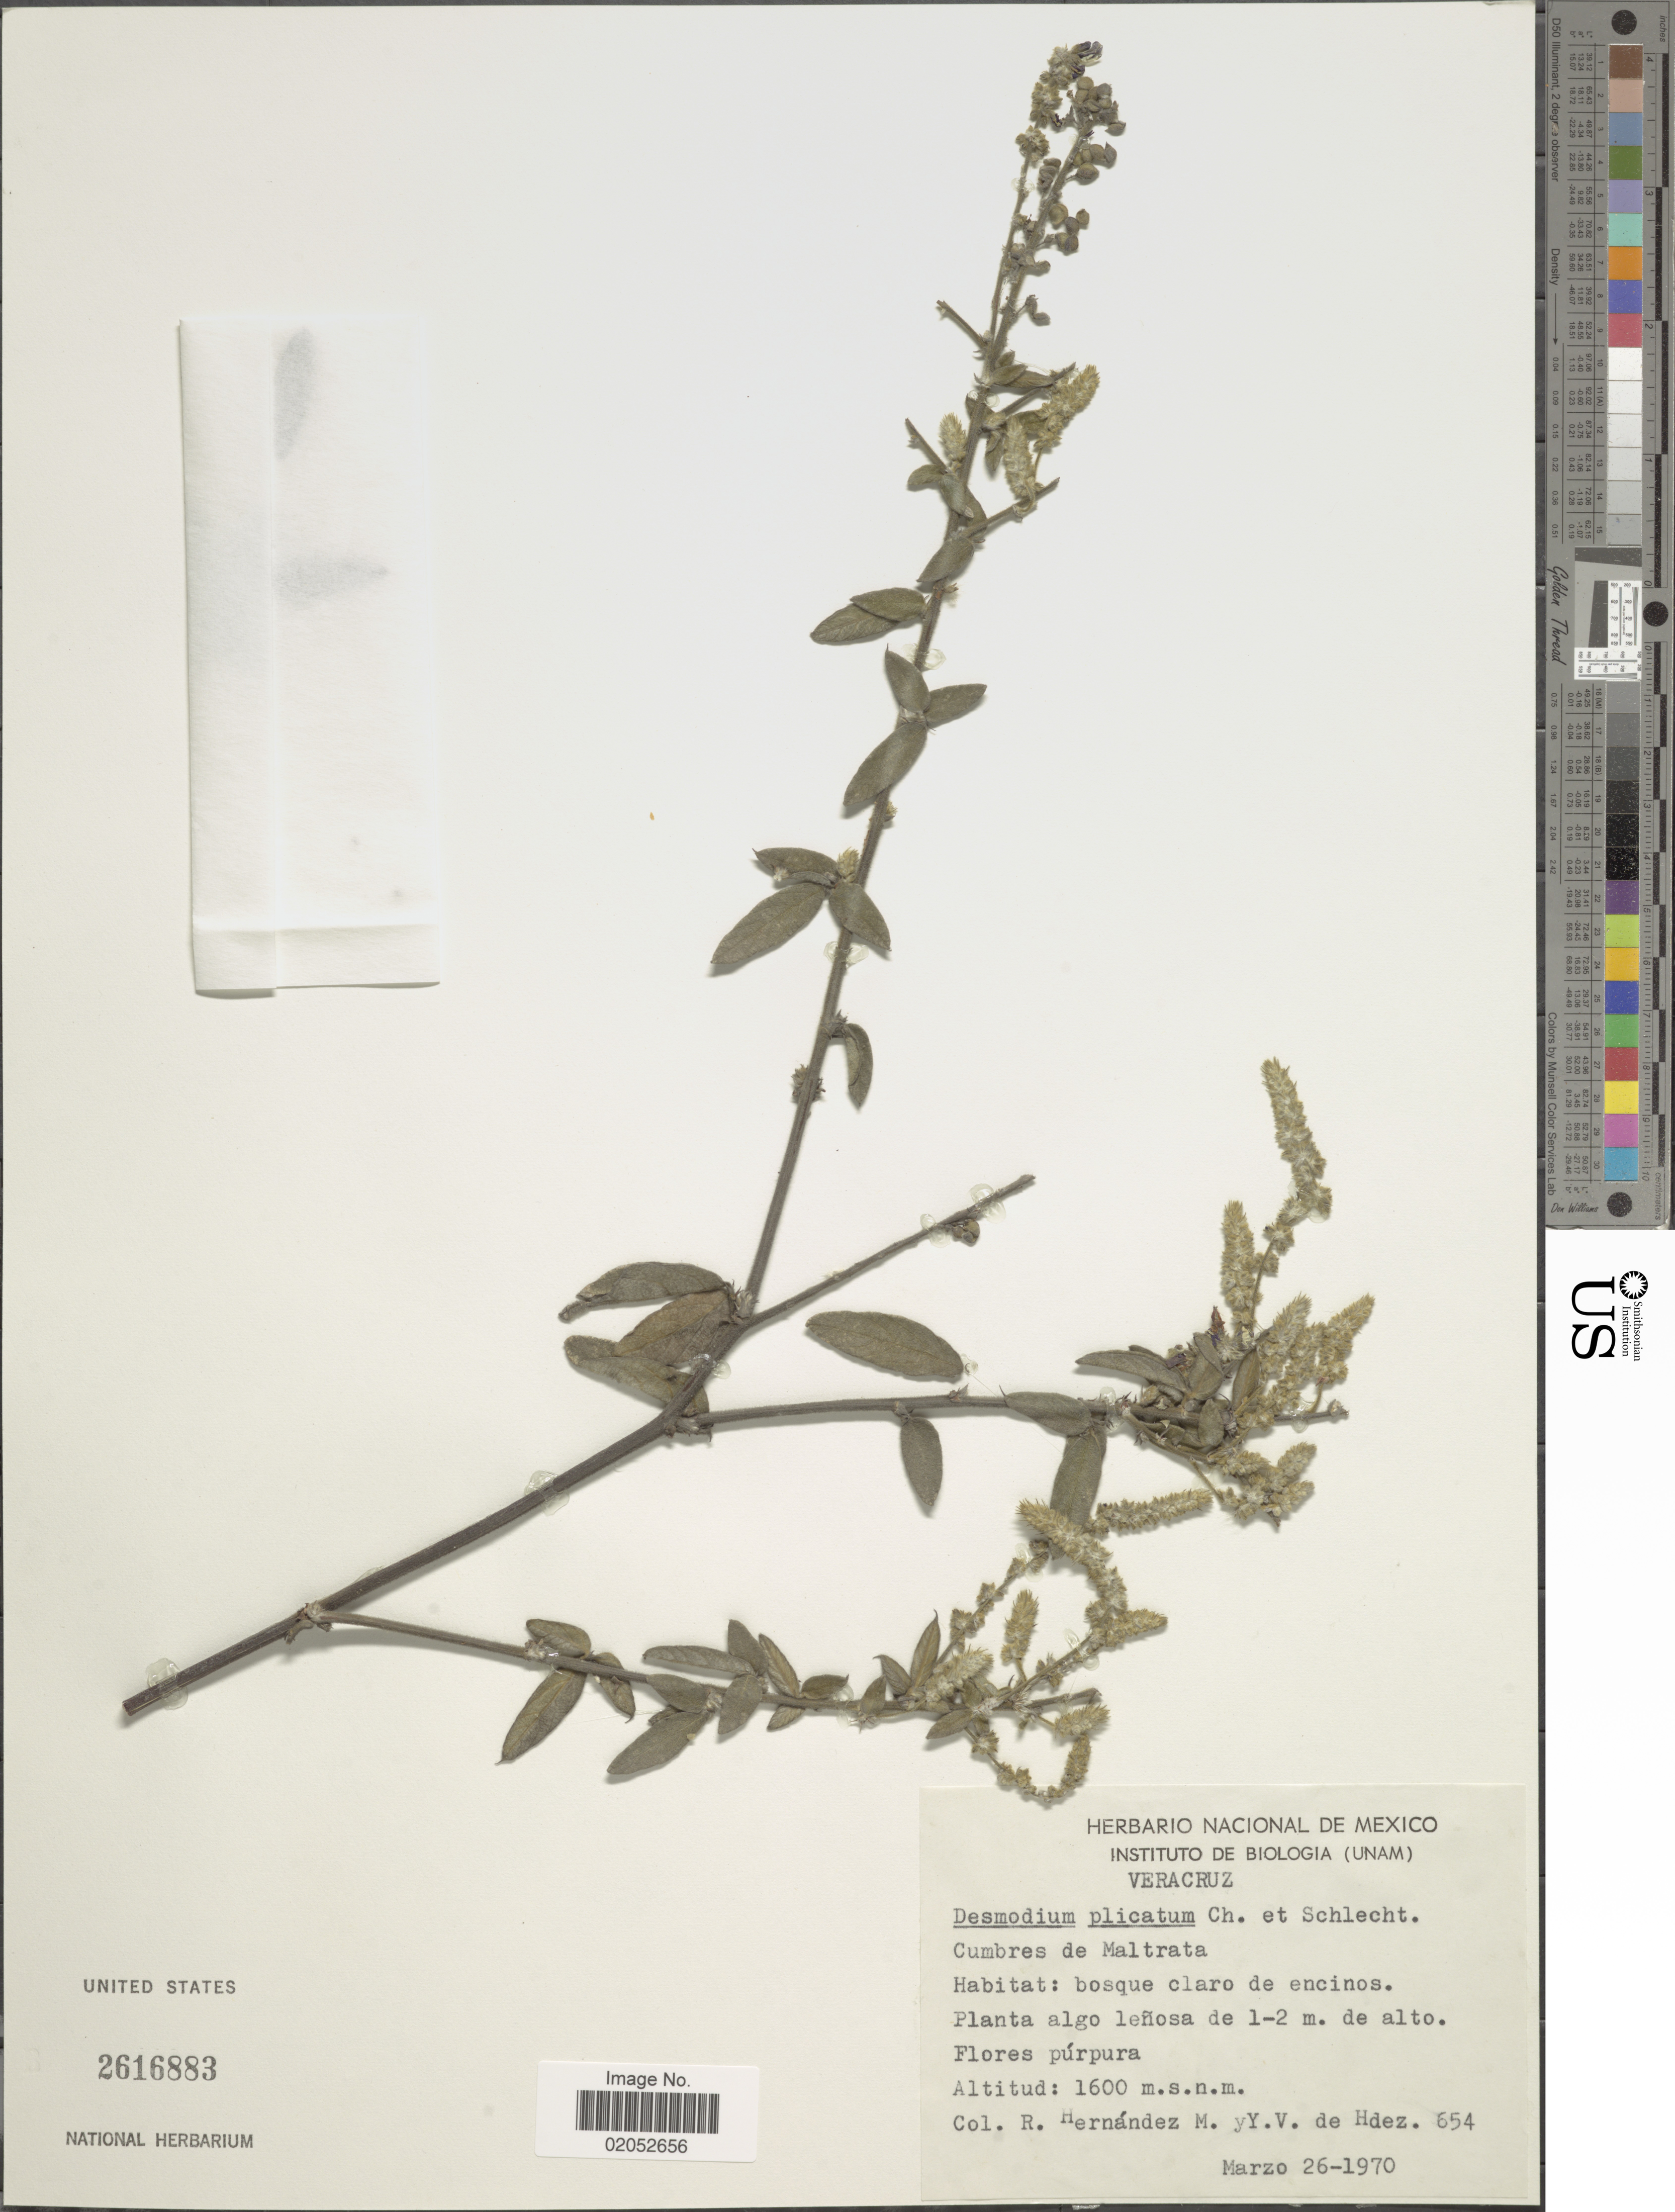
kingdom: Plantae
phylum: Tracheophyta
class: Magnoliopsida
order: Fabales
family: Fabaceae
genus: Desmodium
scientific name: Desmodium plicatum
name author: Schltdl. & Cham.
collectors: R. Hernández M. & Y. V. De Hdez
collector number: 654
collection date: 1970-03-26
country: Mexico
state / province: Veracruz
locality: Cumbres de Maltrata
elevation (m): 1600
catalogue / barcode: US 2616883